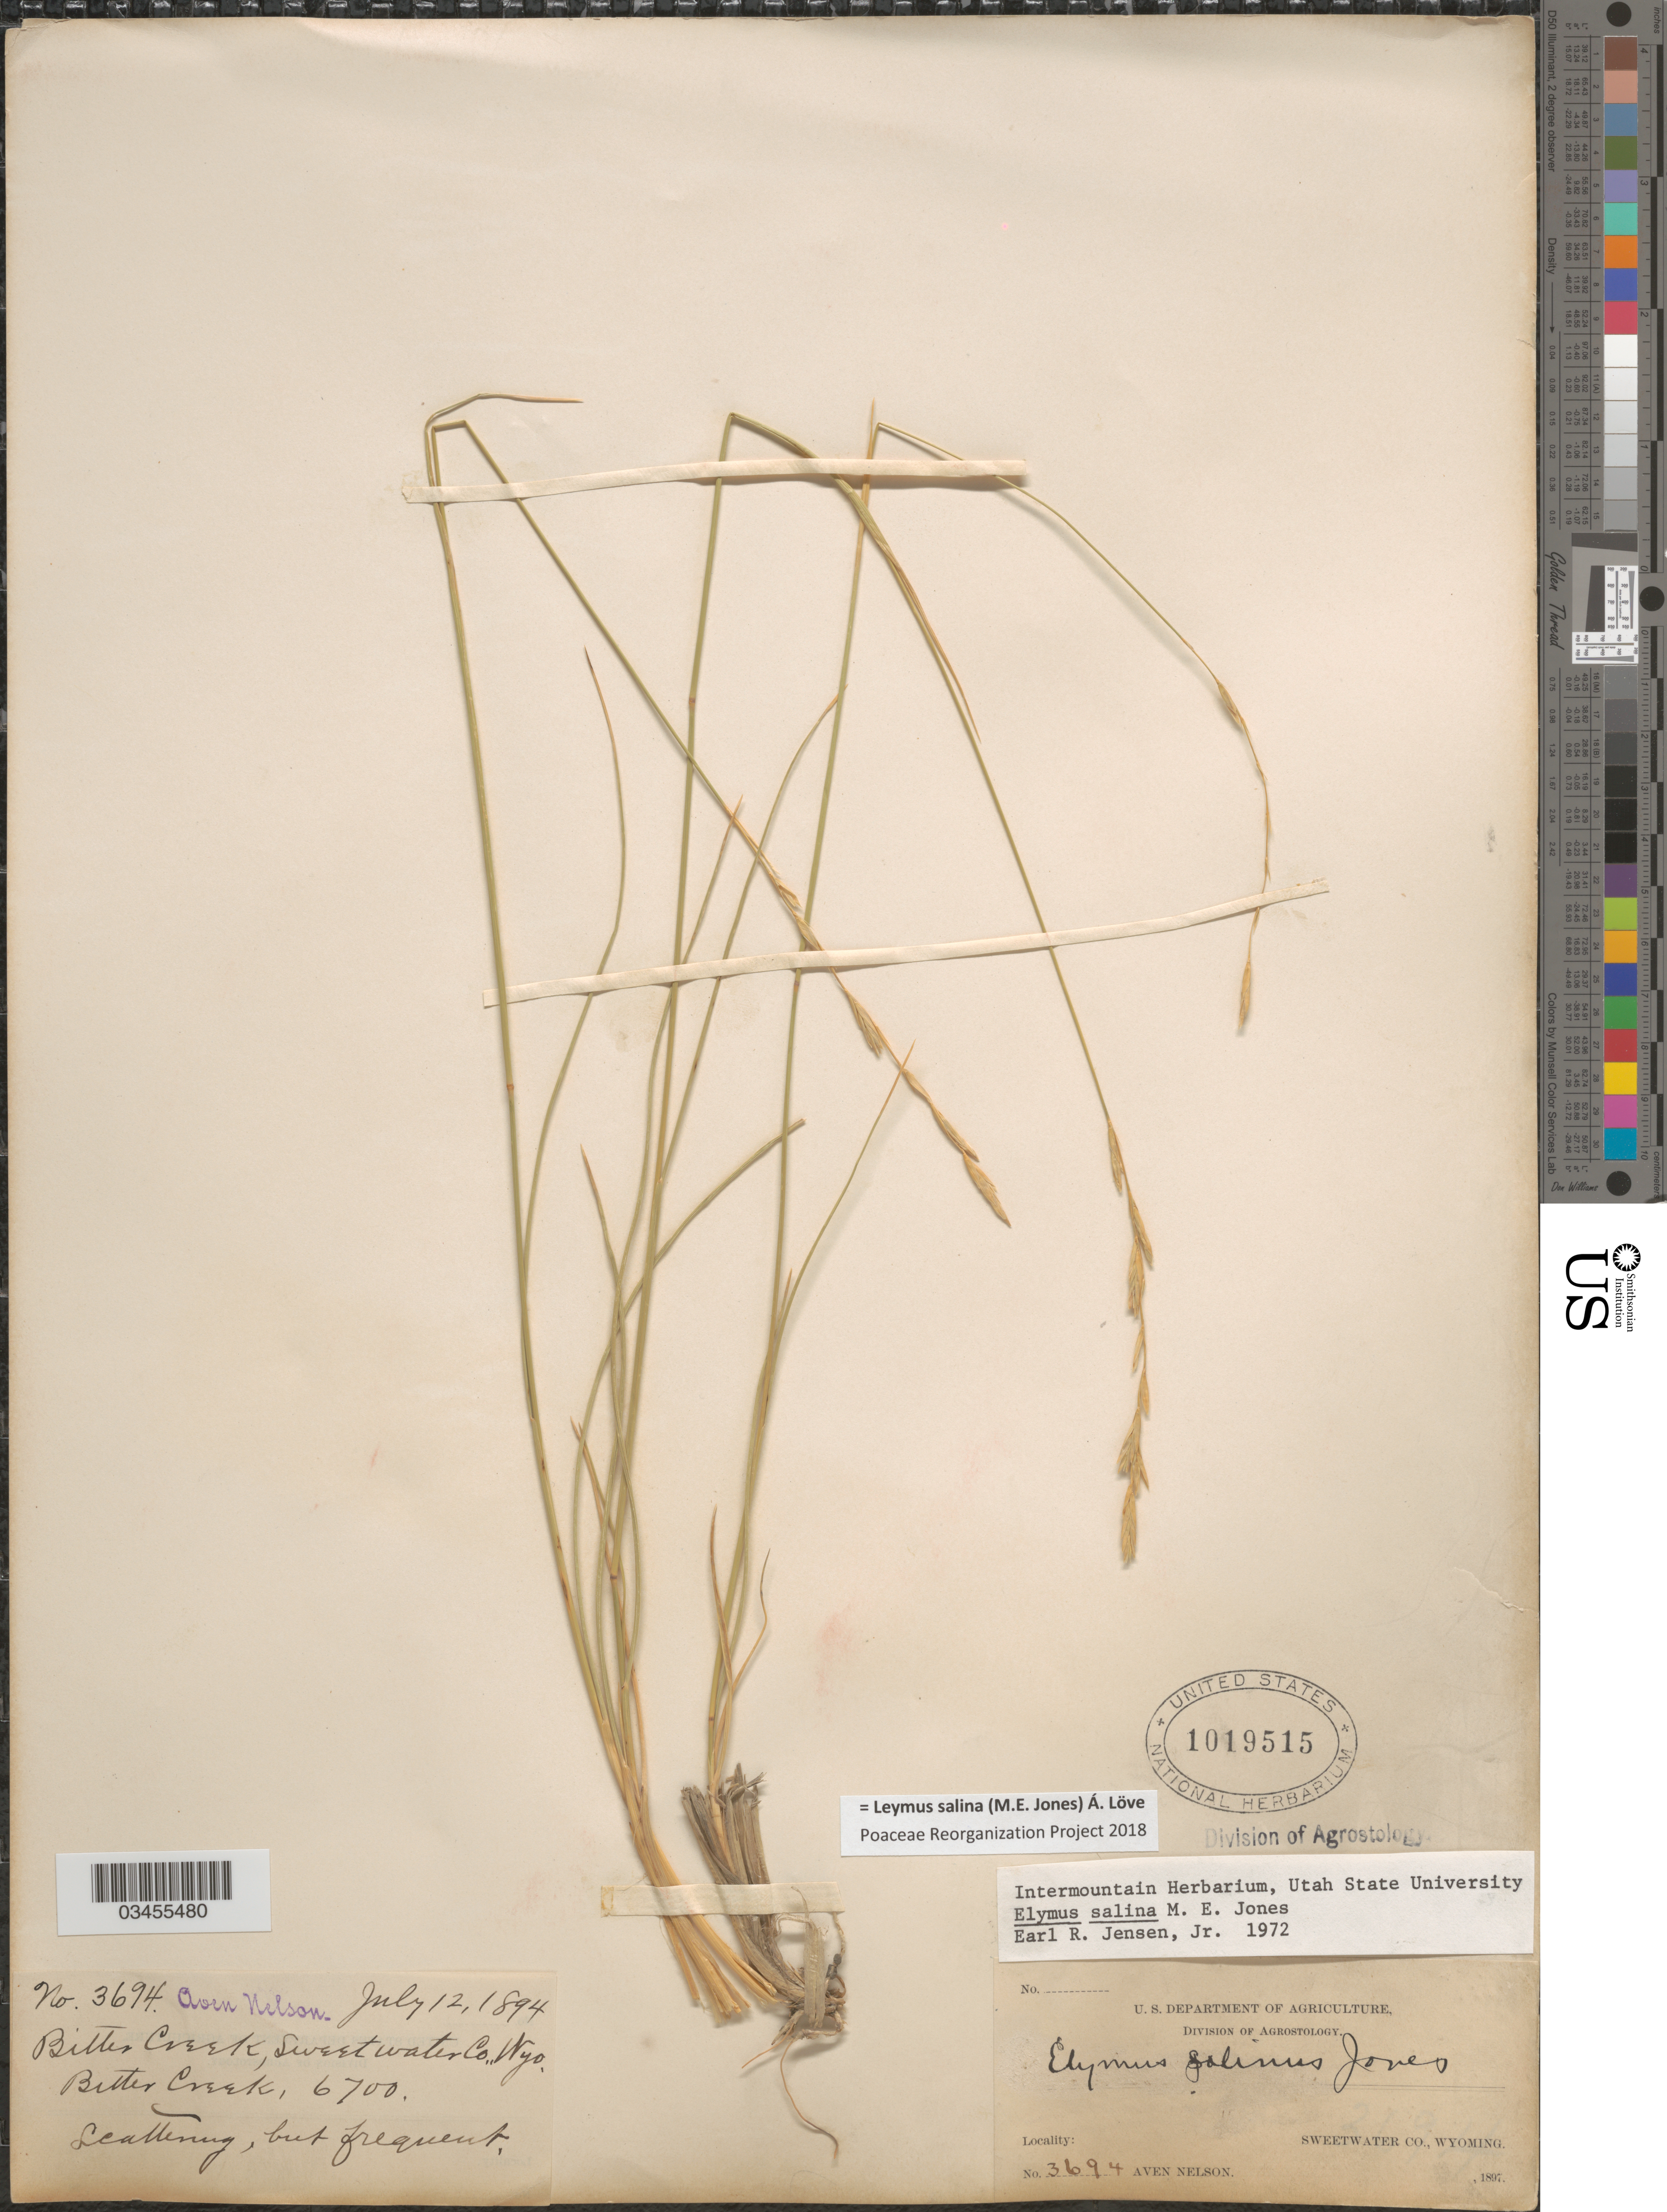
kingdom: Plantae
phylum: Tracheophyta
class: Liliopsida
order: Poales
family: Poaceae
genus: Leymus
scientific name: Leymus salina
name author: (M.E. Jones) Á. Löve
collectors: A. Nelson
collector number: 3694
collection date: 1894-07-12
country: United States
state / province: Wyoming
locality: Bitter Creek, Sweetwater Co.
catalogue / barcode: US 1019515